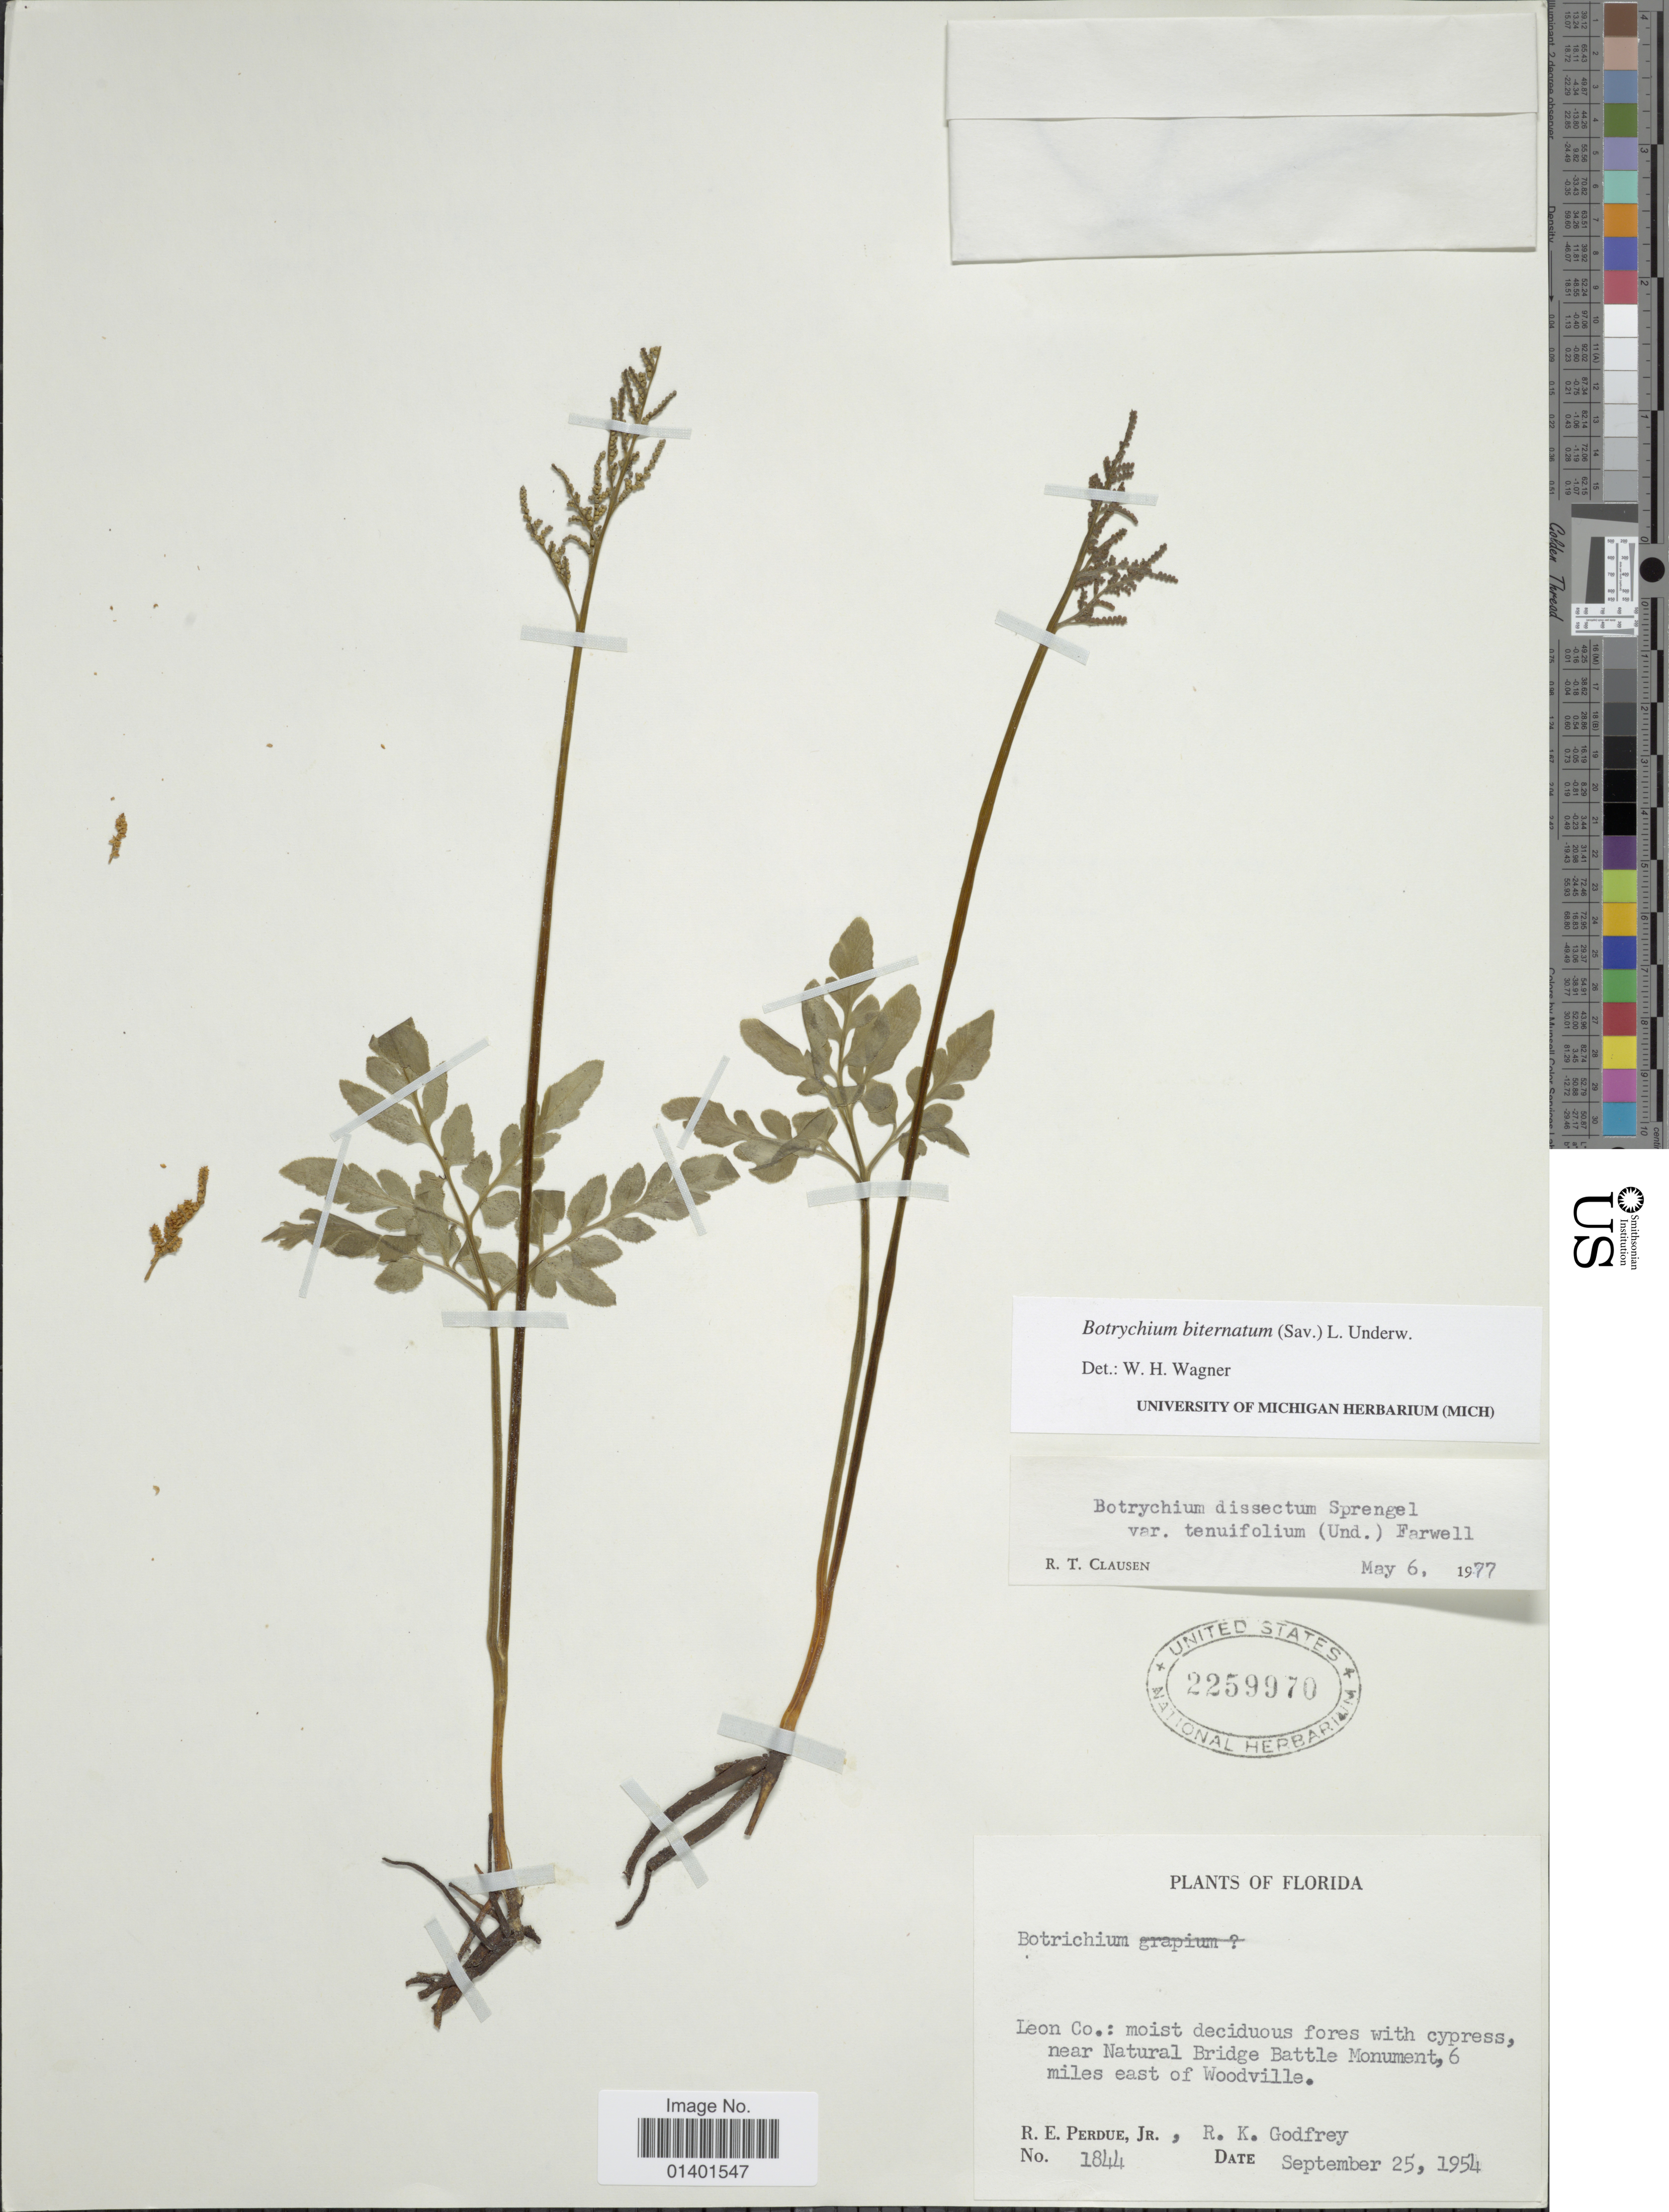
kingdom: Plantae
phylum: Tracheophyta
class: Polypodiopsida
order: Ophioglossales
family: Ophioglossaceae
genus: Botrychium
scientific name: Botrychium biternatum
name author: (Sav.) Underw.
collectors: R. E. Perdue & R. K. Godfrey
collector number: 1844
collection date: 1954-09-25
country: United States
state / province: Florida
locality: Leon Co.: near Natural Bridge Battle Monument, 6 miles east of Woodville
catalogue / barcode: US 2259970